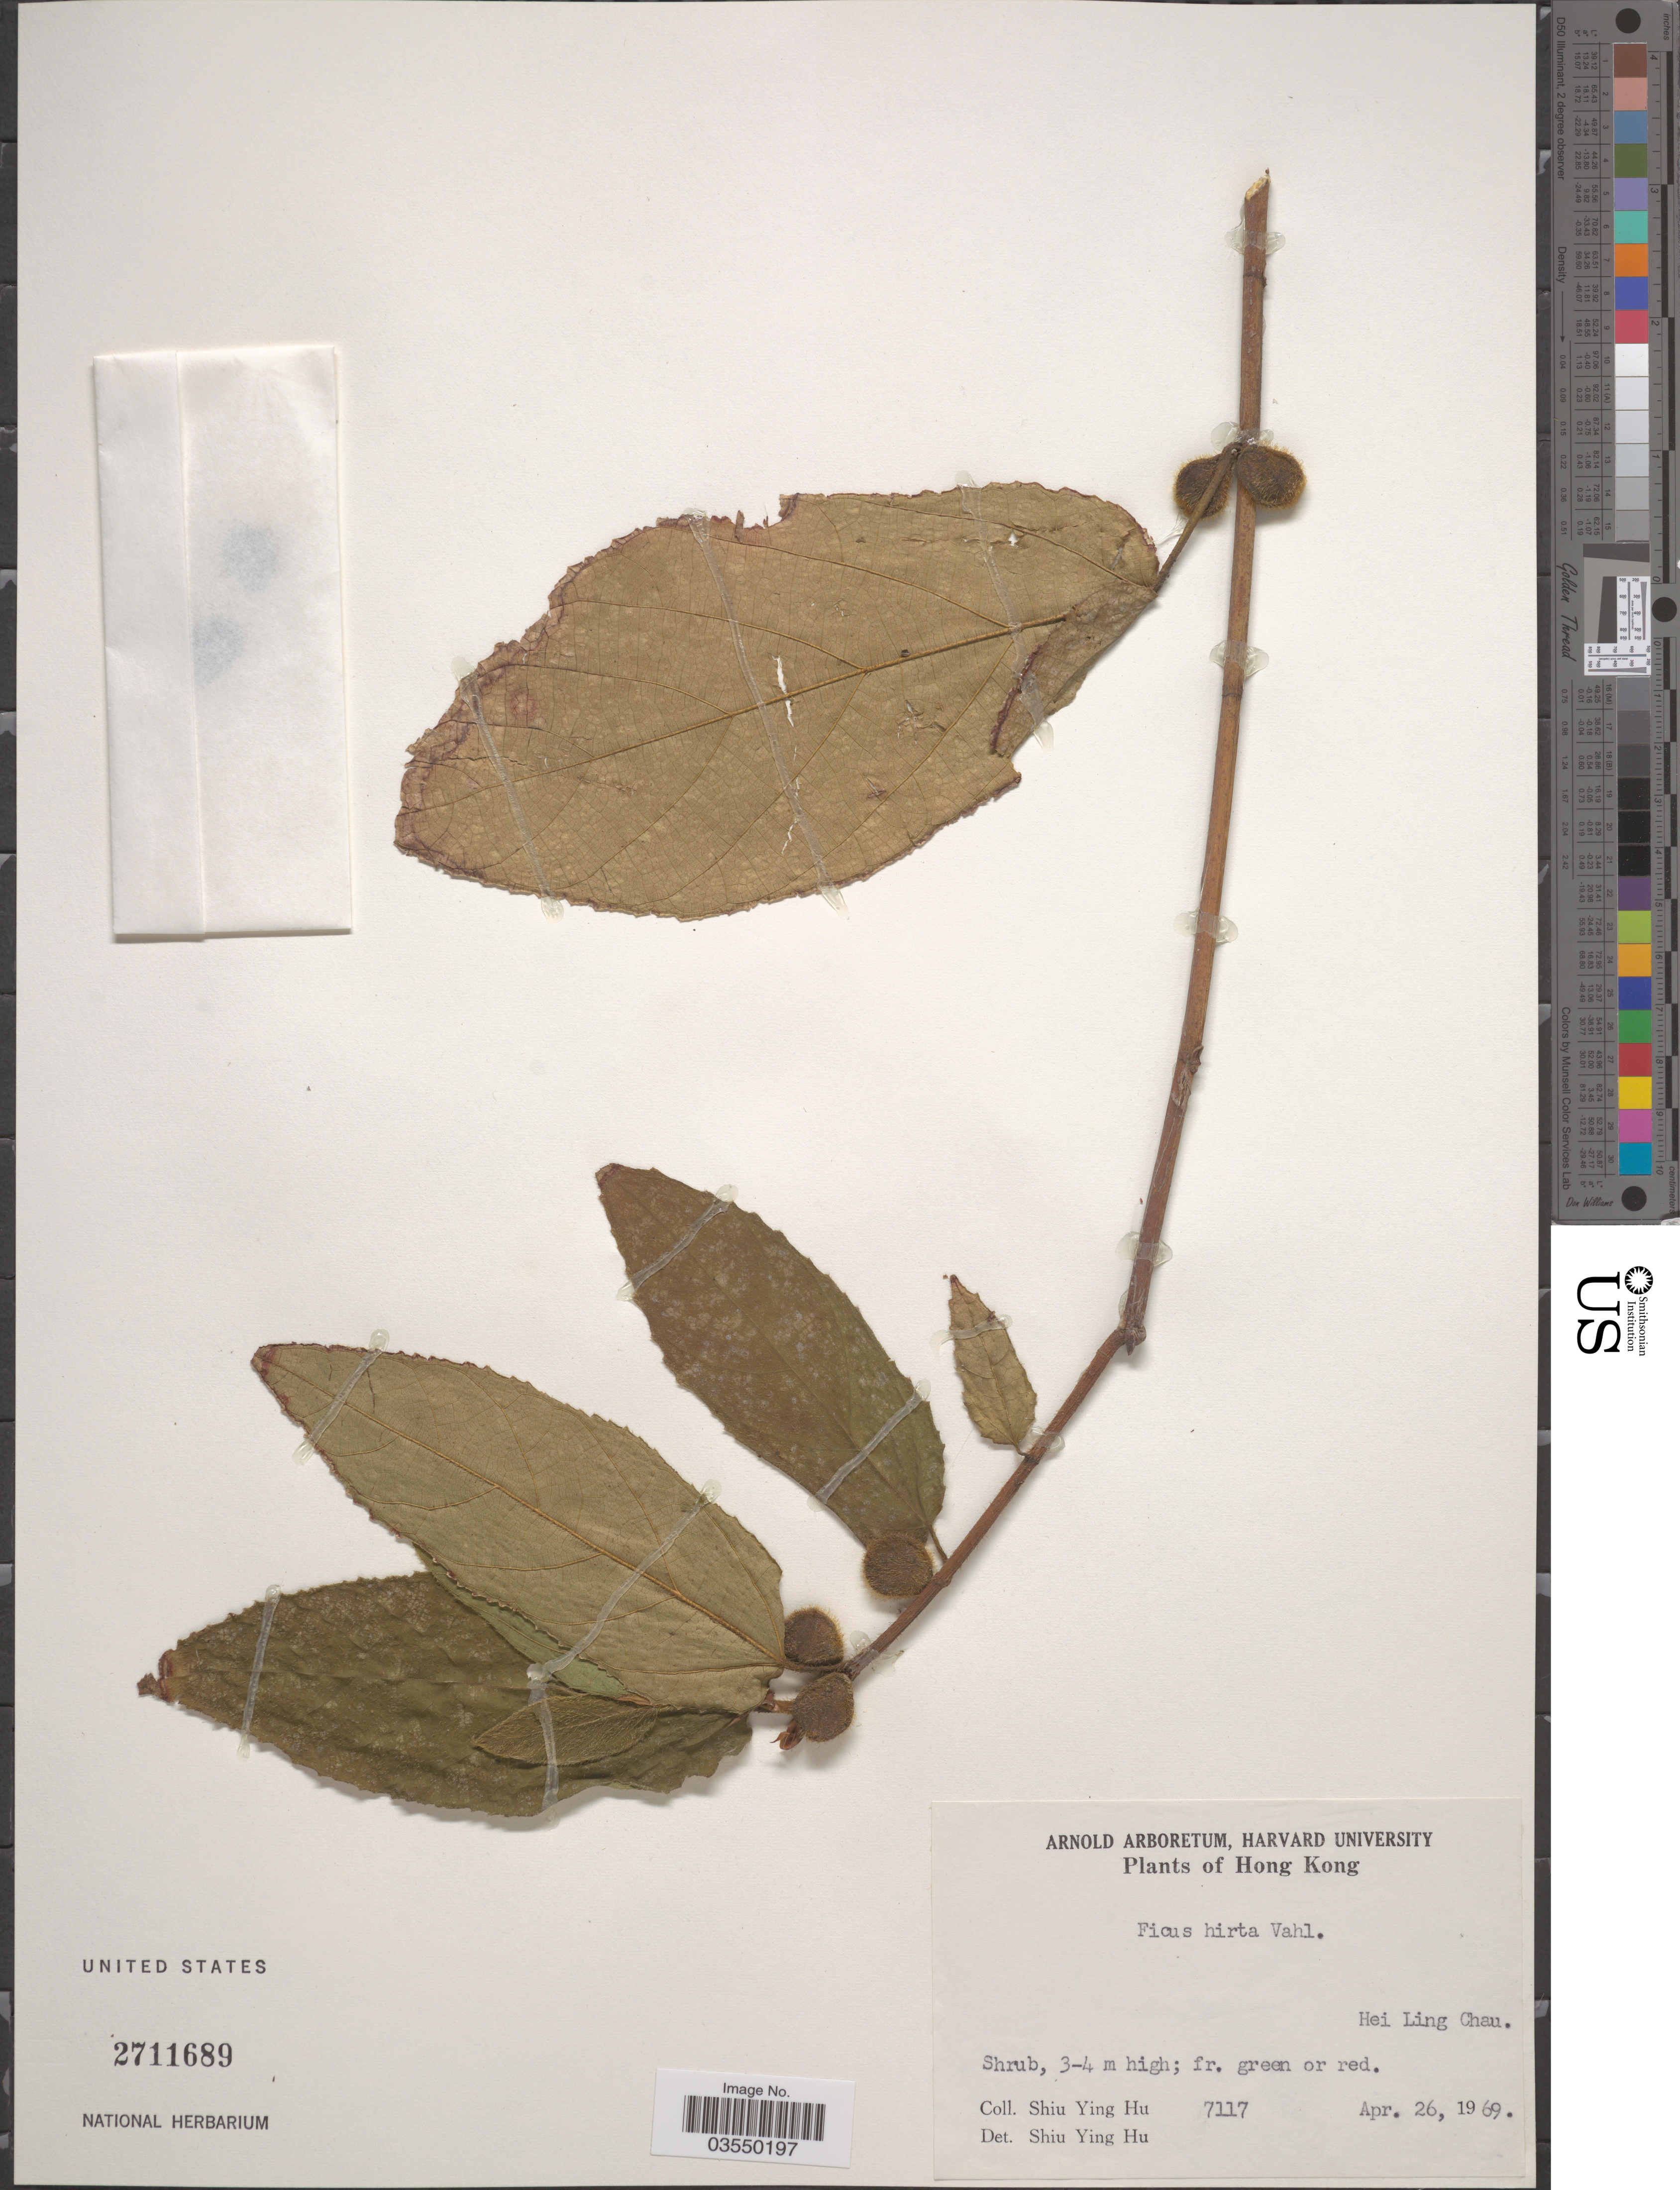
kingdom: Plantae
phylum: Tracheophyta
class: Magnoliopsida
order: Rosales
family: Moraceae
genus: Ficus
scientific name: Ficus hirta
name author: Vahl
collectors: S. Y. Hu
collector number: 7117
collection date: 1969-04-26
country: China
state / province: Hong Kong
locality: Hei Ling Chau.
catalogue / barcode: US 2711689